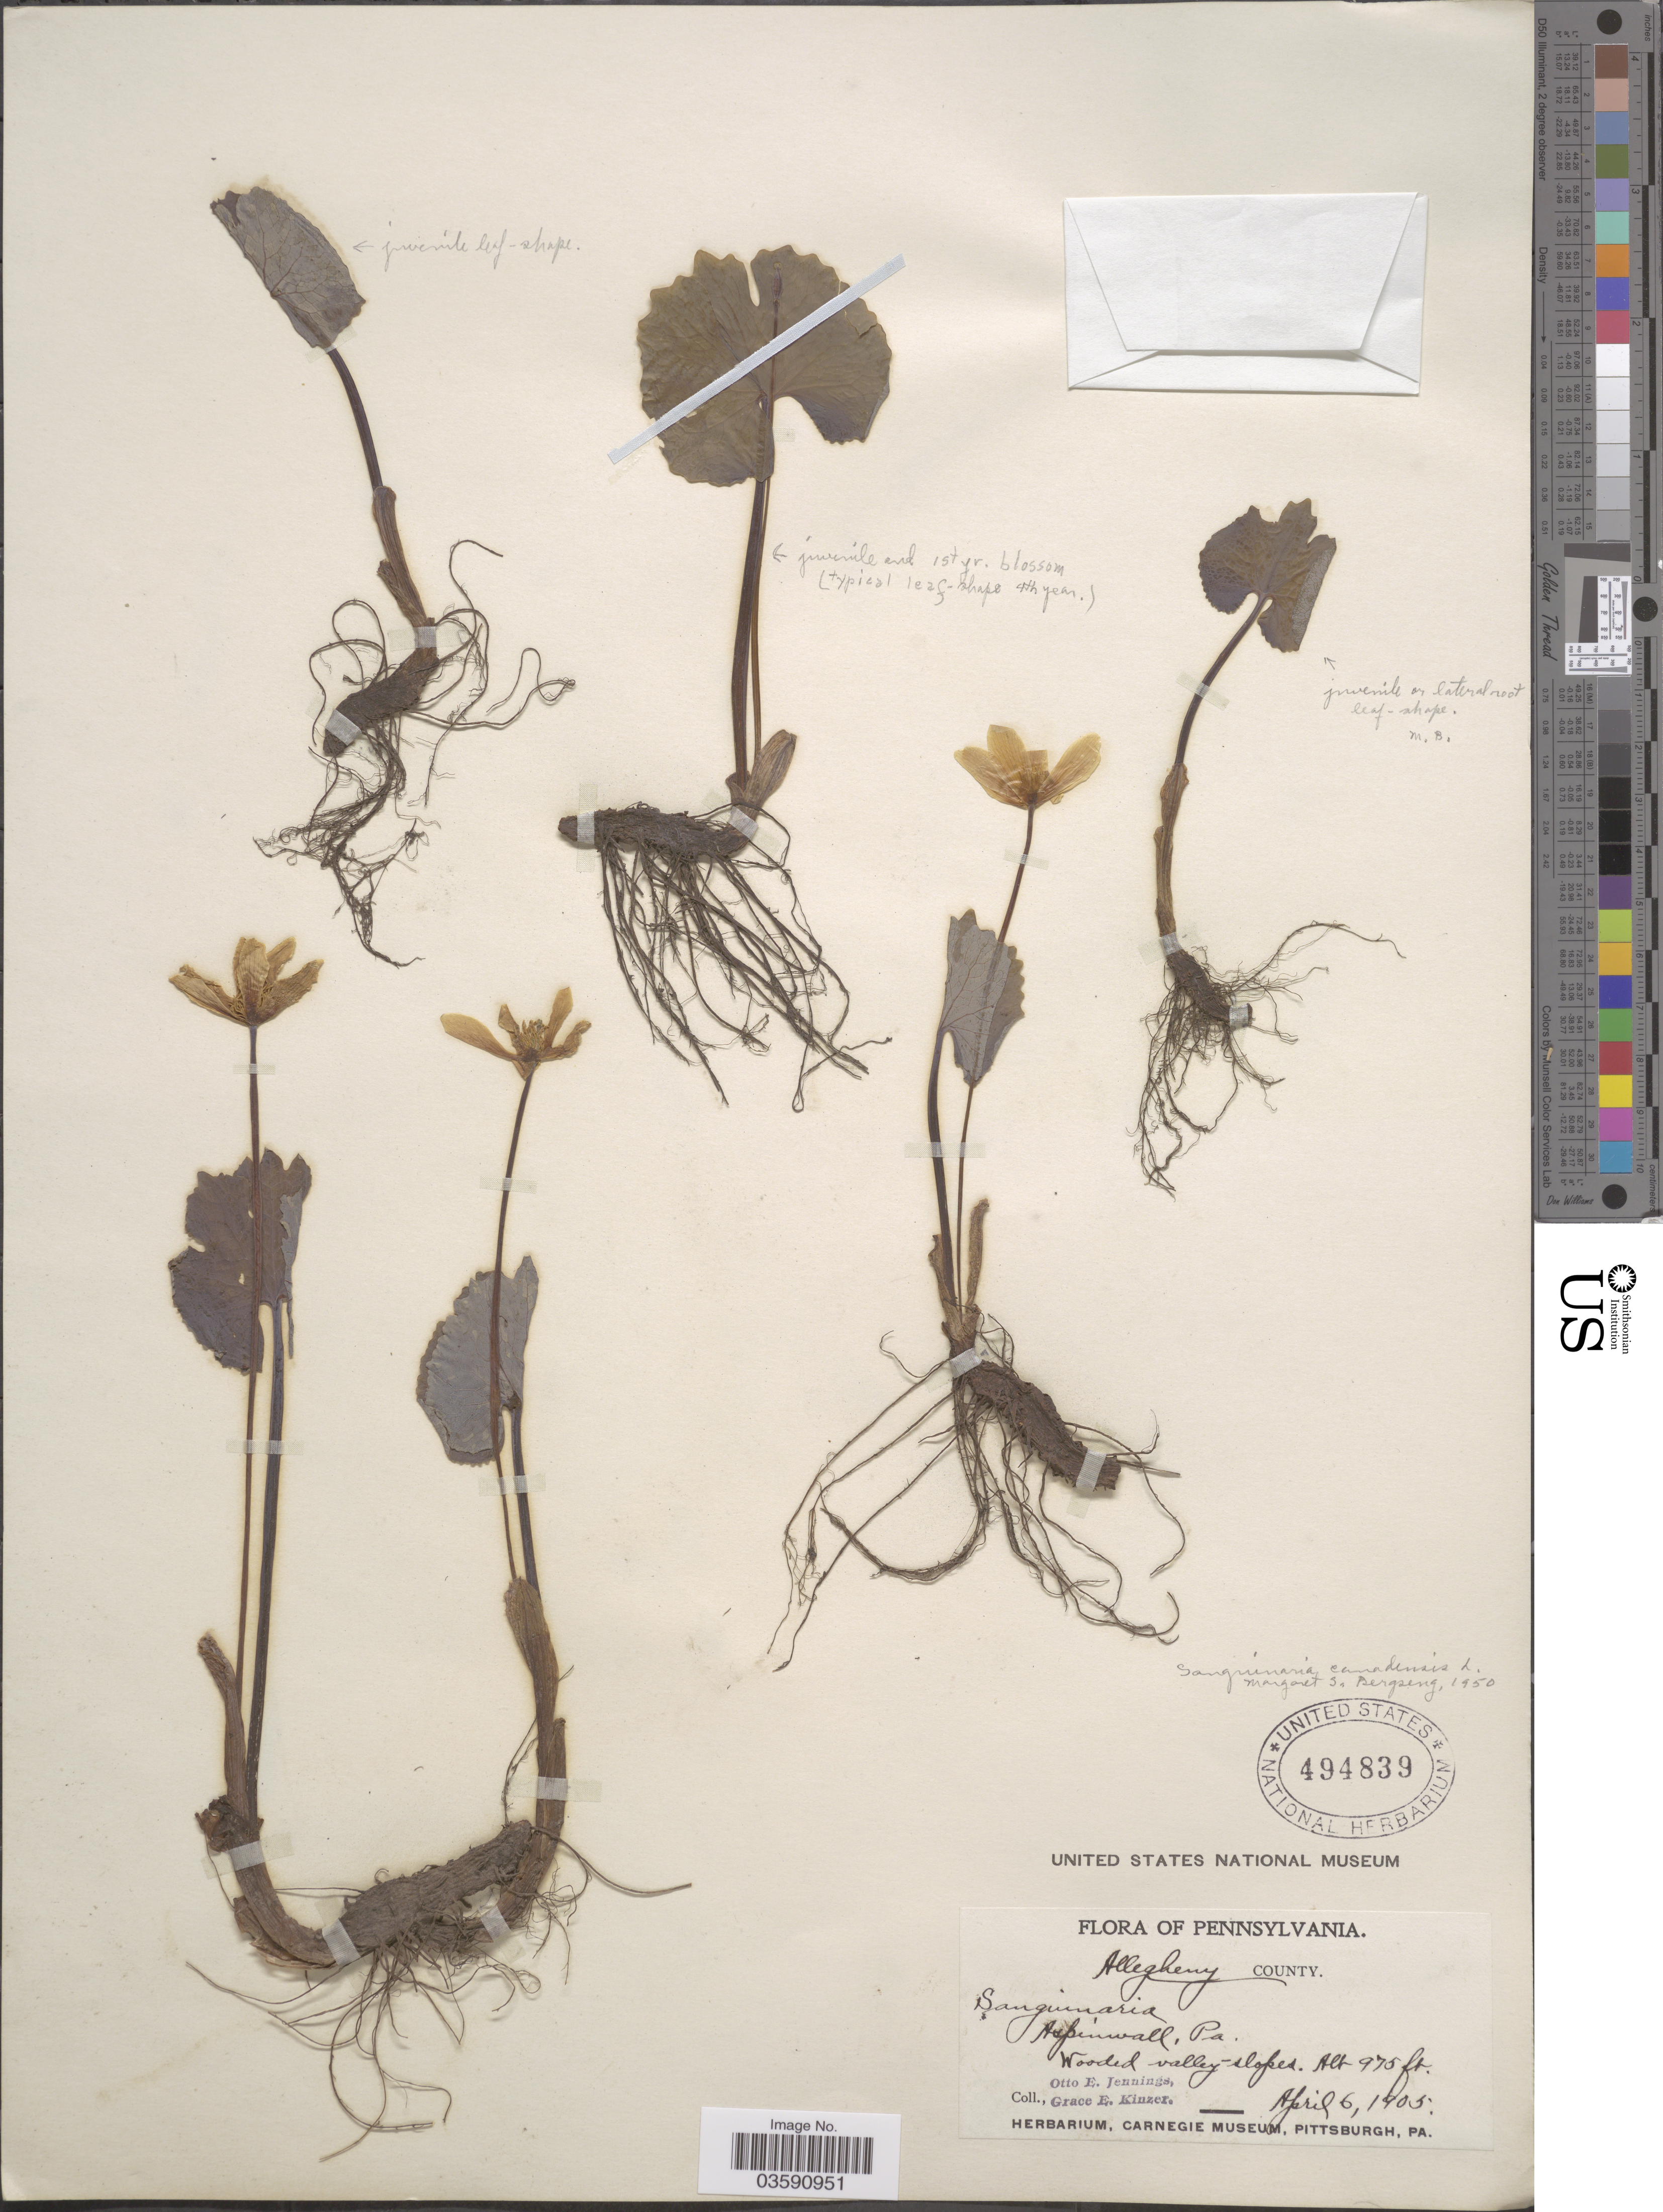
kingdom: Plantae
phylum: Tracheophyta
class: Magnoliopsida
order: Ranunculales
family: Papaveraceae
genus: Sanguinaria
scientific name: Sanguinaria canadensis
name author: L.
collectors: O. E. Jennings & G. K. Jennings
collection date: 1905-04-06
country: United States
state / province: Pennsylvania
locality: Allegheny County. Aspinwall.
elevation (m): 297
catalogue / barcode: US 494839